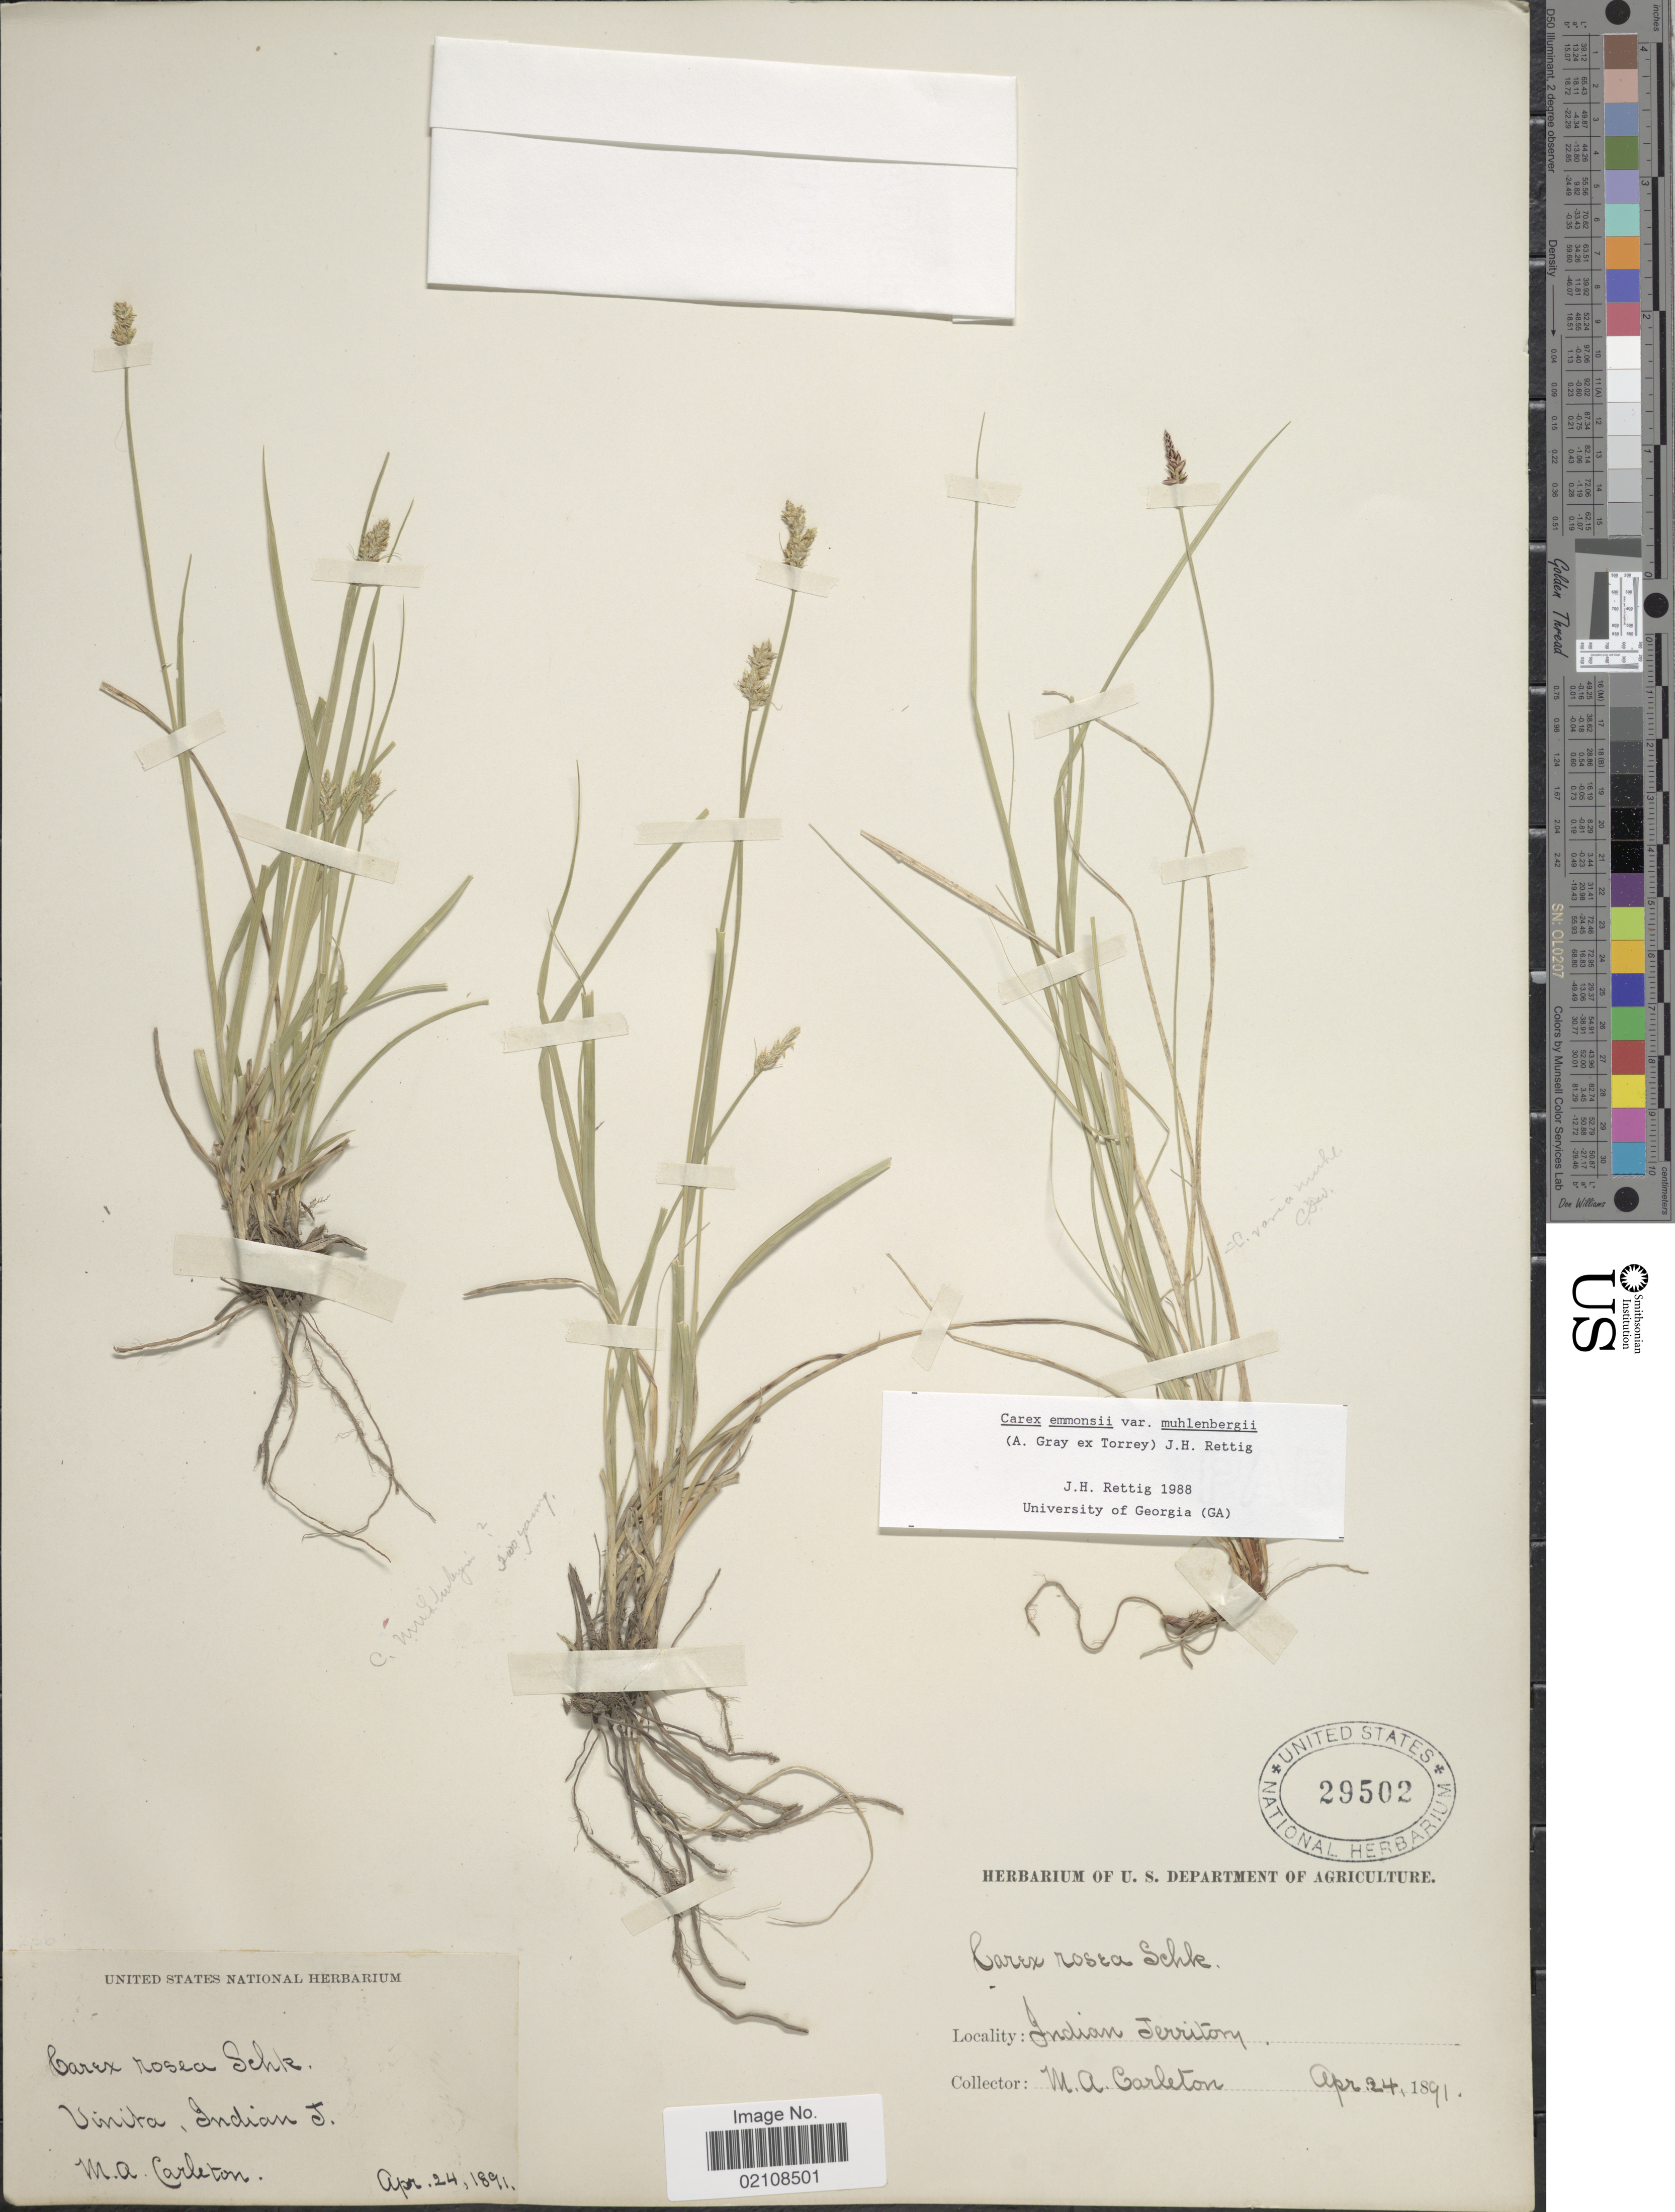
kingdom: Plantae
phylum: Tracheophyta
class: Liliopsida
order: Poales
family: Cyperaceae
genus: Carex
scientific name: Carex albicans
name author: Willd. ex Spreng.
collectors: M. A. Carleton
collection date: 1891-04-24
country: United States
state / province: Oklahoma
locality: Vinita, Indian Territory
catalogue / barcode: US 29502